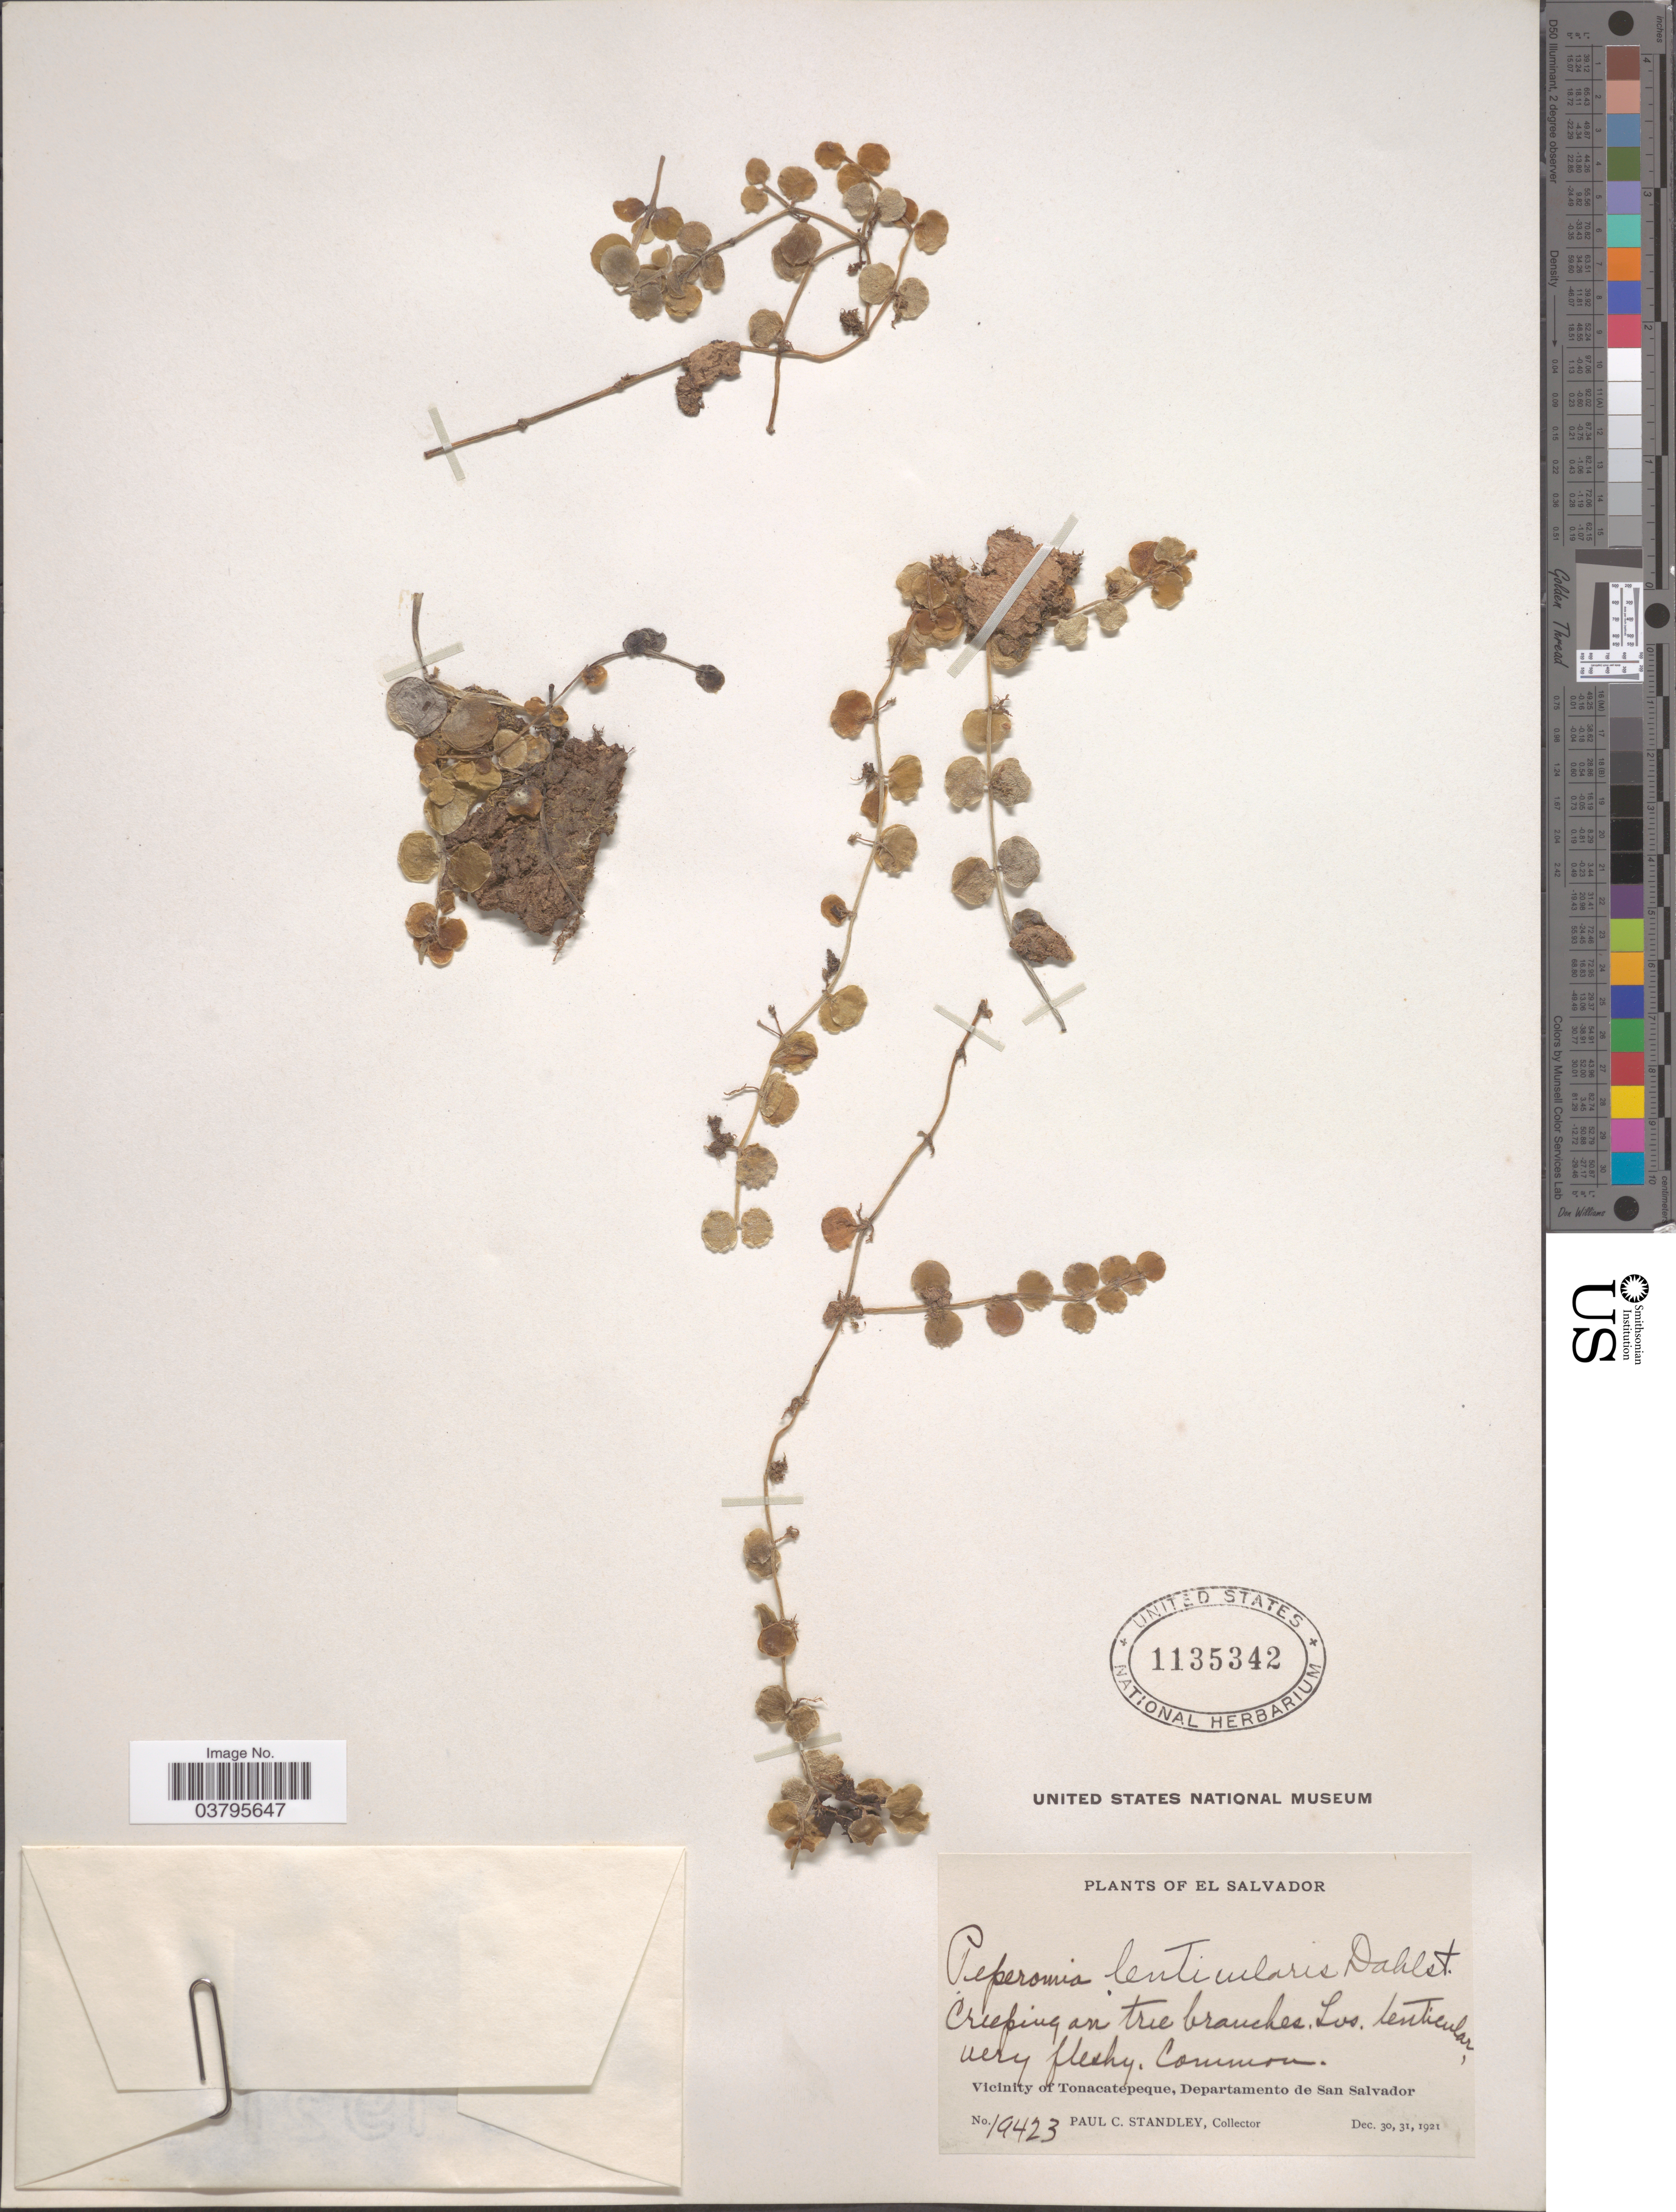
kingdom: Plantae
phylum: Tracheophyta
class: Magnoliopsida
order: Piperales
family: Piperaceae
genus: Peperomia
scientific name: Peperomia lenticularis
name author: Dahlst.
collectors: P. C. Standley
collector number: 19423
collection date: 1921-12-30/1921-12-31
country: El Salvador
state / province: San Salvador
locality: Vicinity of Tonacatepeque, Departamento de San Salvador.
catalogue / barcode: US 1135342